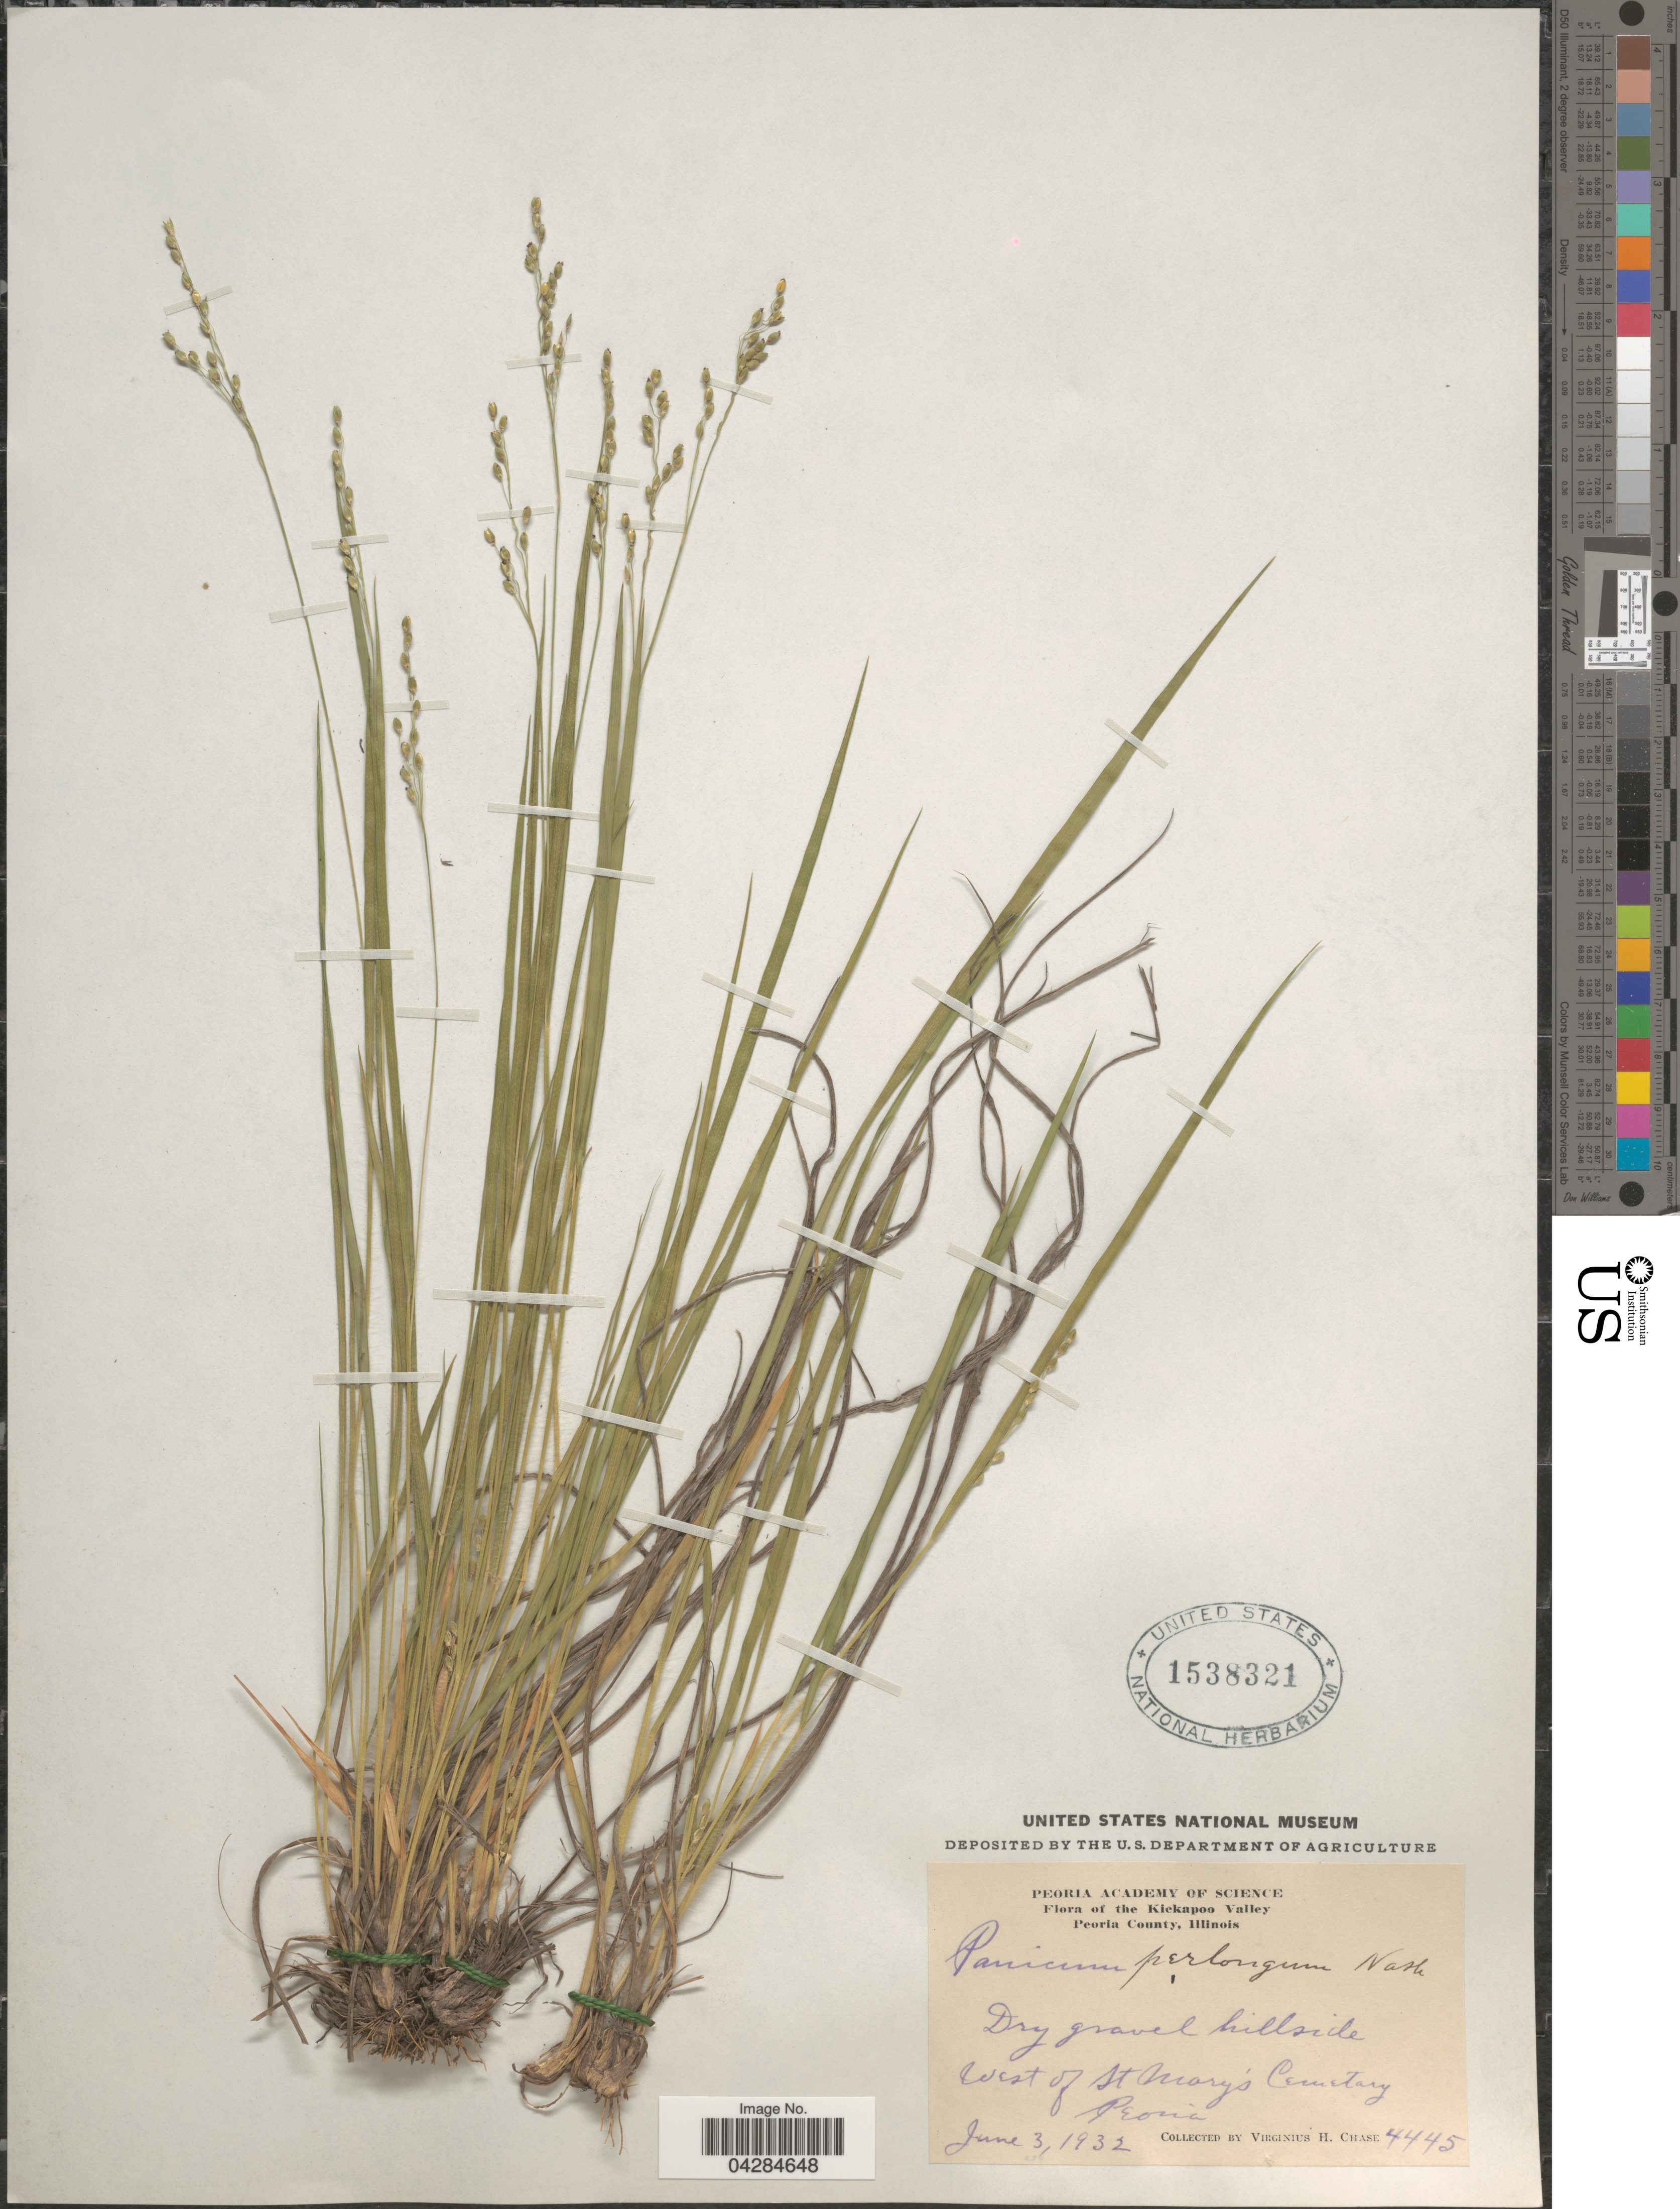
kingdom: Plantae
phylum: Tracheophyta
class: Liliopsida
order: Poales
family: Poaceae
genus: Dichanthelium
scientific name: Dichanthelium perlongum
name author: (Nash) Freckmann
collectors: V. H. Chase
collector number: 4445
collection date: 1932-06-03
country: United States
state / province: Illinois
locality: The Kickapoo Valley. Peoria County. Dry gravel hillside West of St Mary's Cemetery Peoria.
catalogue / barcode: US 1538321